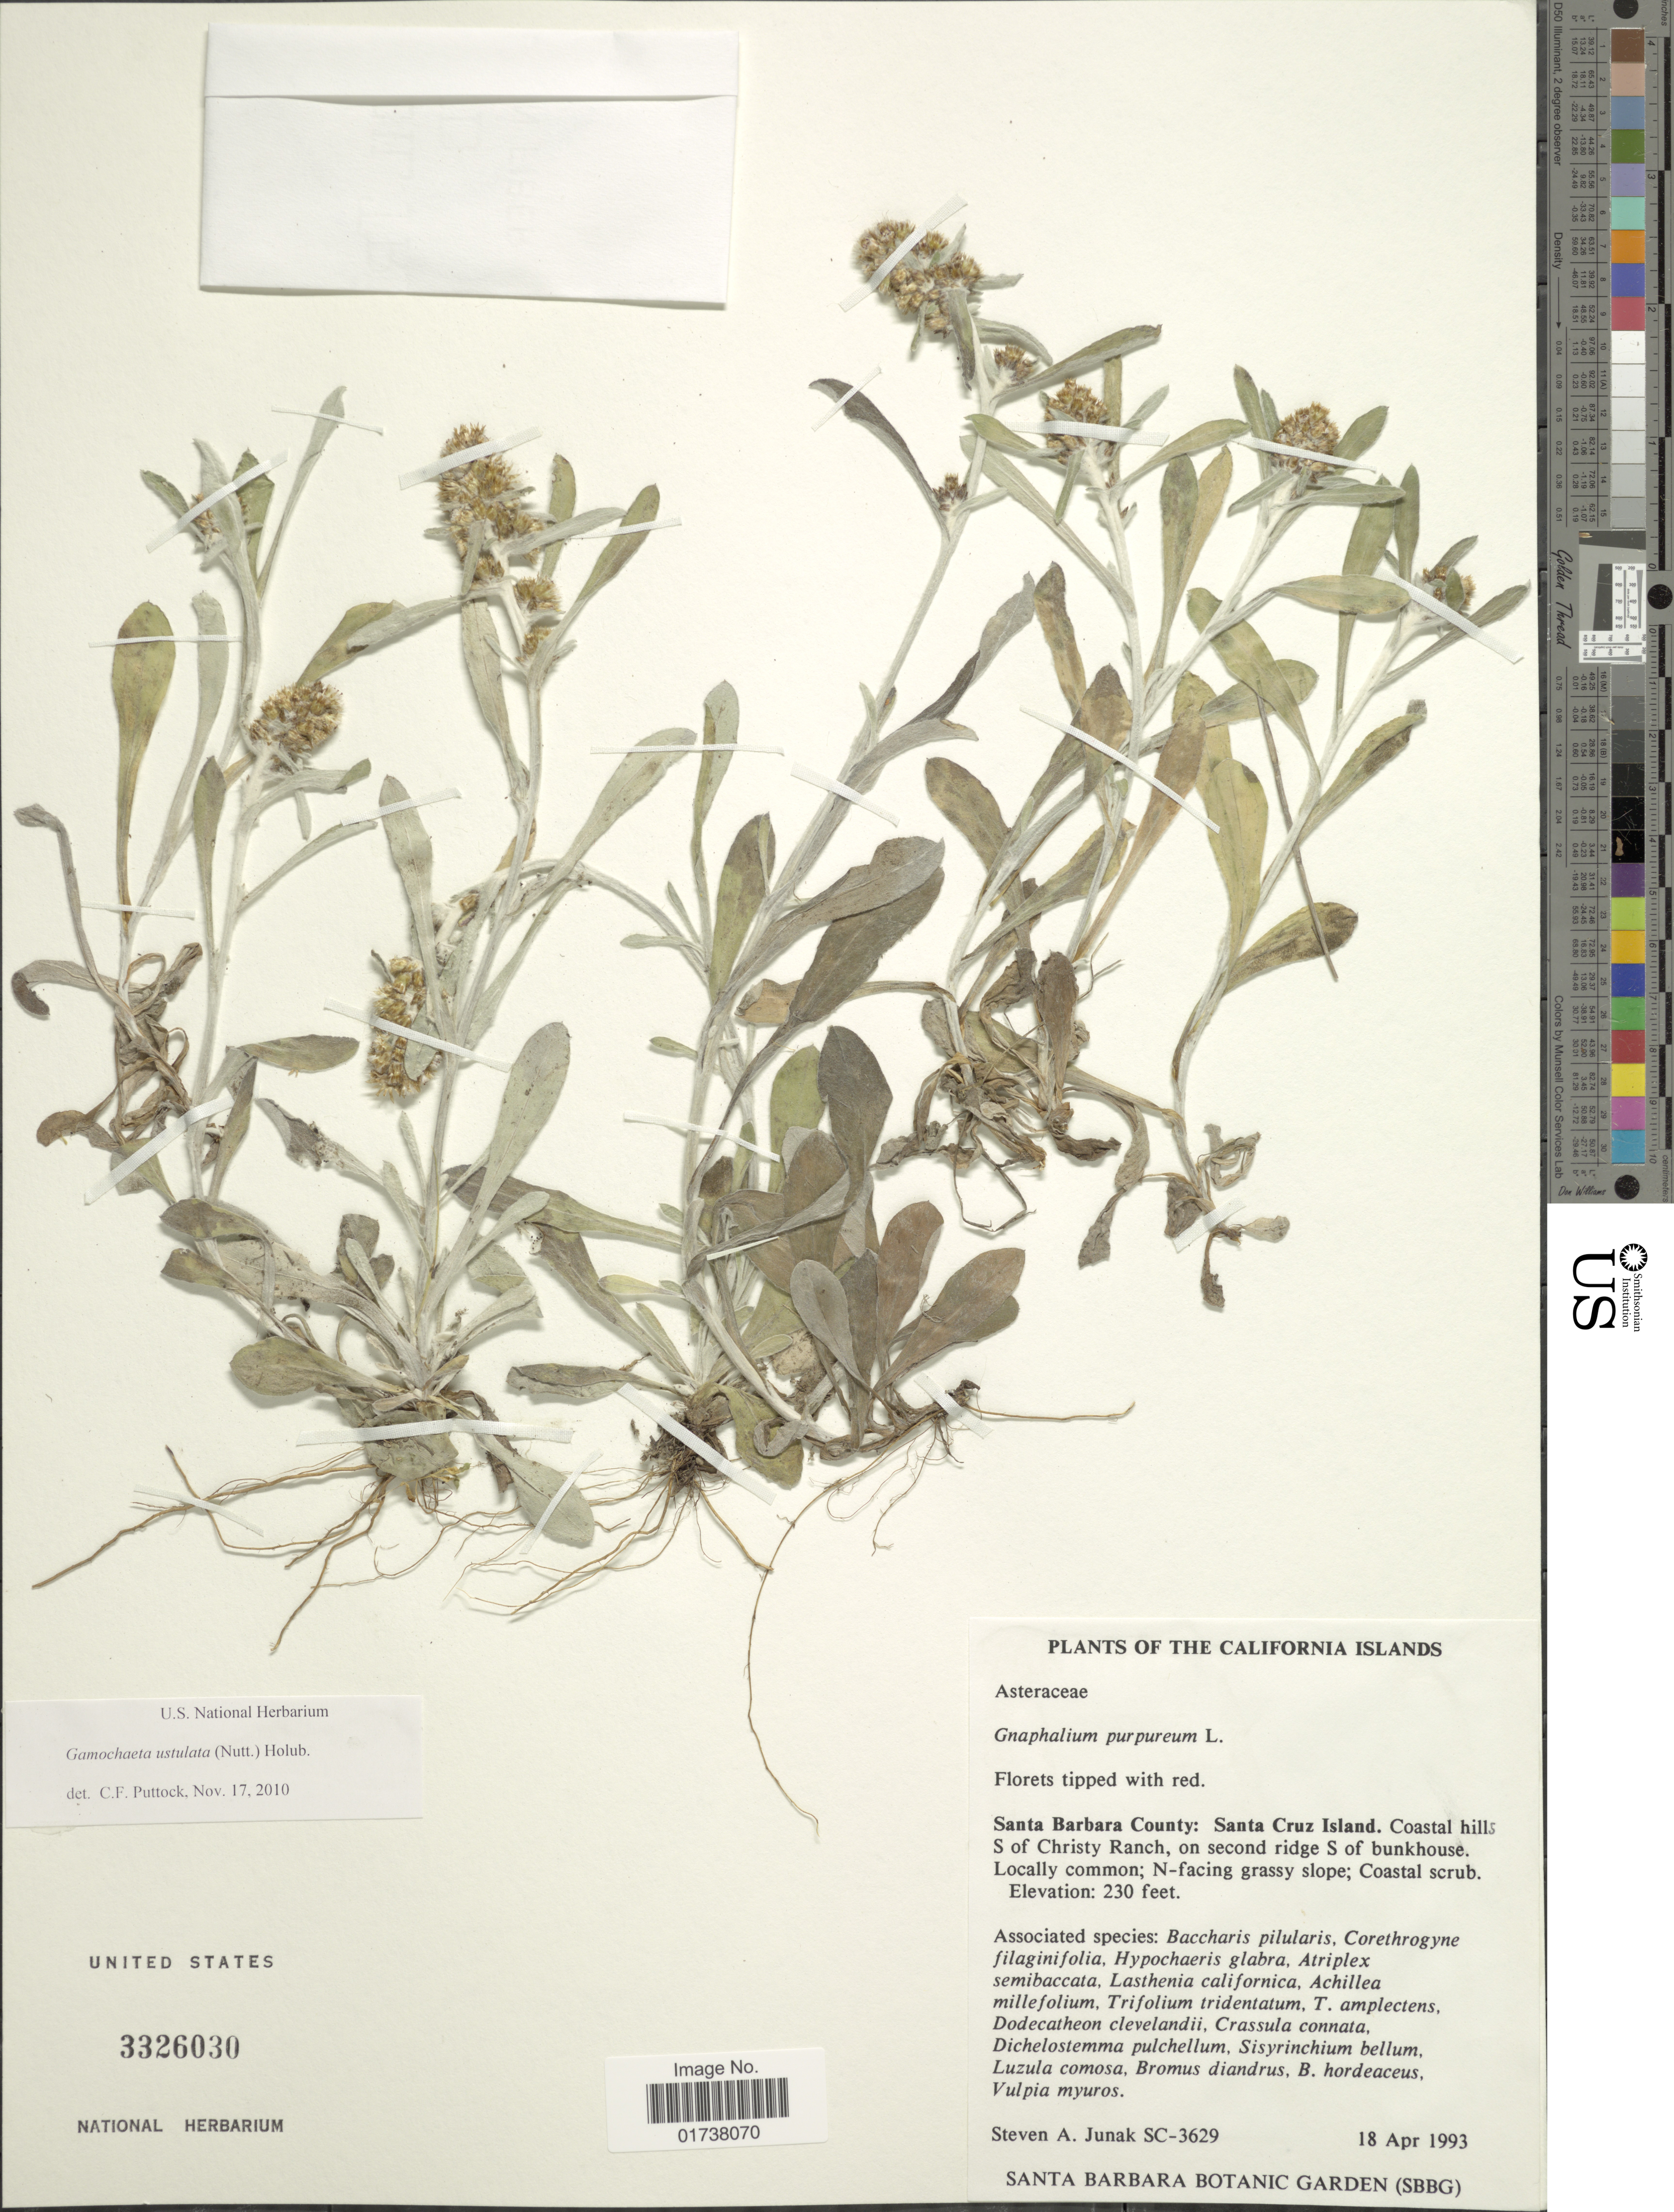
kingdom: Plantae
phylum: Tracheophyta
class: Magnoliopsida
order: Asterales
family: Asteraceae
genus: Gamochaeta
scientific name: Gamochaeta ustulata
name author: (Nutt.) Holub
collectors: S. Junak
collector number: SC-3629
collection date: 1993-04-18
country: United States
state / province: California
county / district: Santa Barbara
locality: The California Islands, Santa Barbara County: Santa Cruz Island, Coastal hills S of Christy Ranch, on second ridge S of bunkhouse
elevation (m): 70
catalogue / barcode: US 3326030